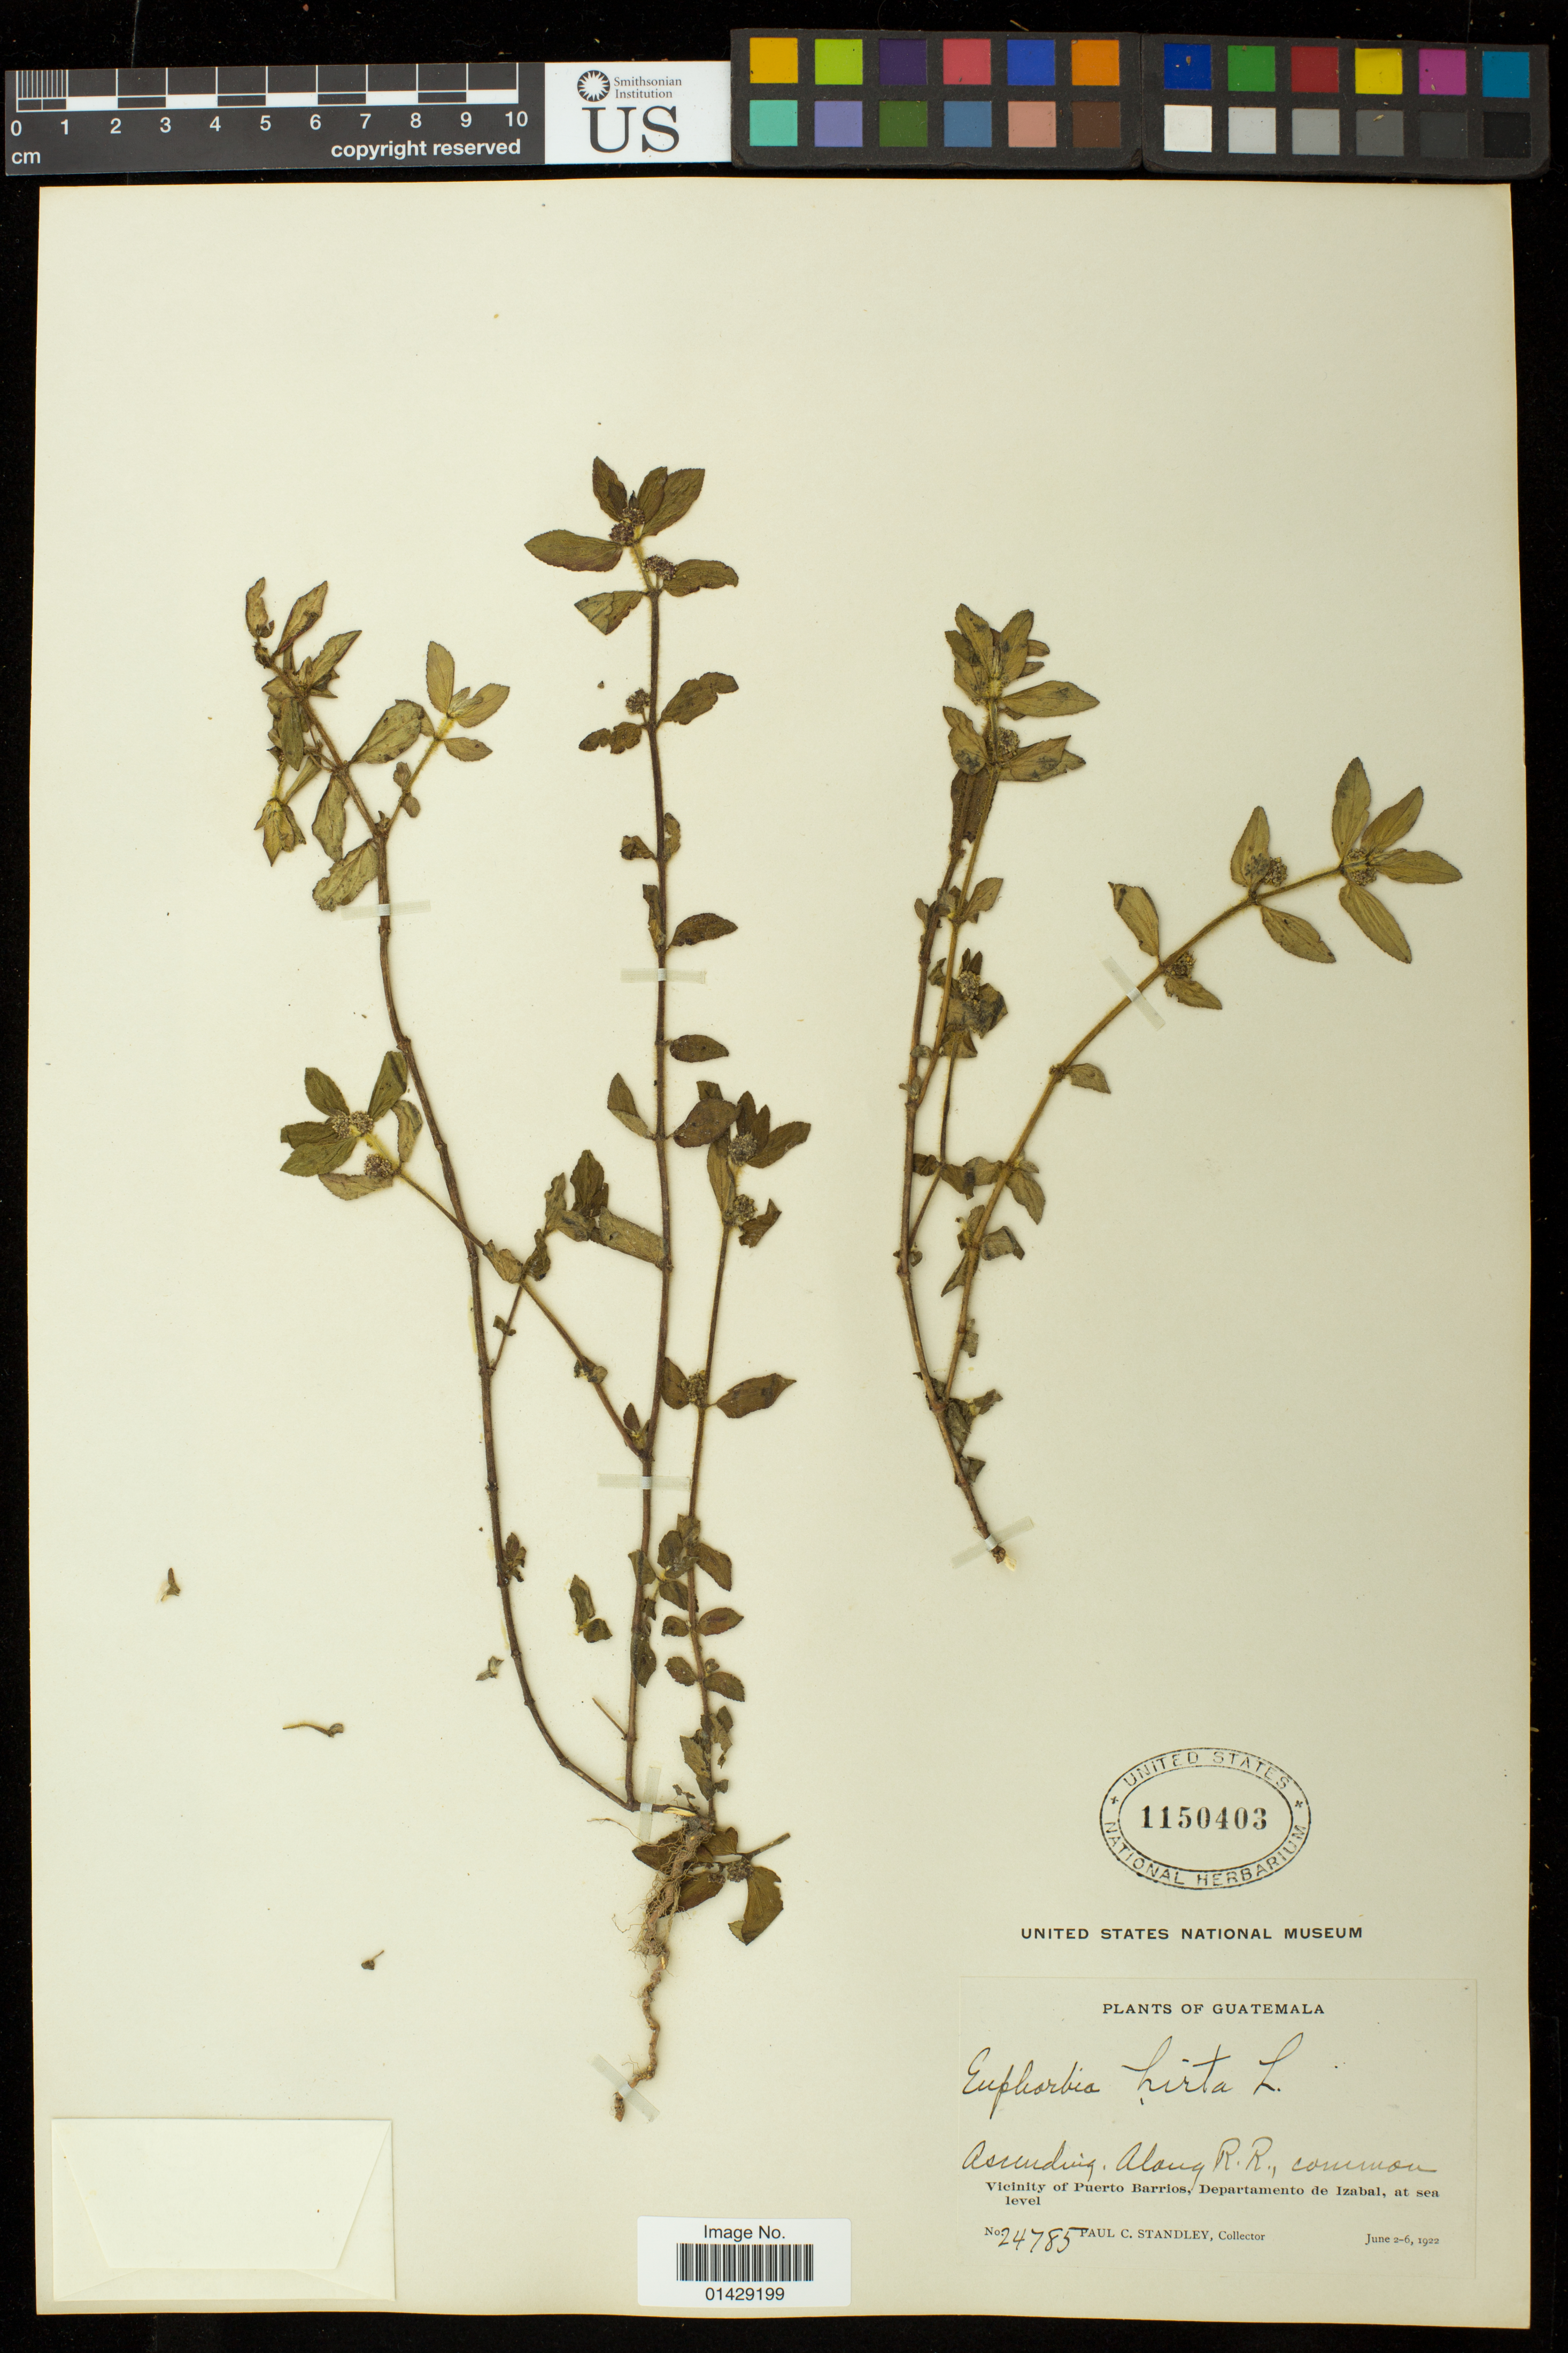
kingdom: Plantae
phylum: Tracheophyta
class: Magnoliopsida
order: Malpighiales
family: Euphorbiaceae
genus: Euphorbia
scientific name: Euphorbia hirta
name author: L.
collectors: P. C. Standley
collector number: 24785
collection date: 1922-06-02/1922-06-06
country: Guatemala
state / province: Izabal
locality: Along R.R.; Vicinity of Puerto Barrios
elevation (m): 0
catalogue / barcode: US 1150403